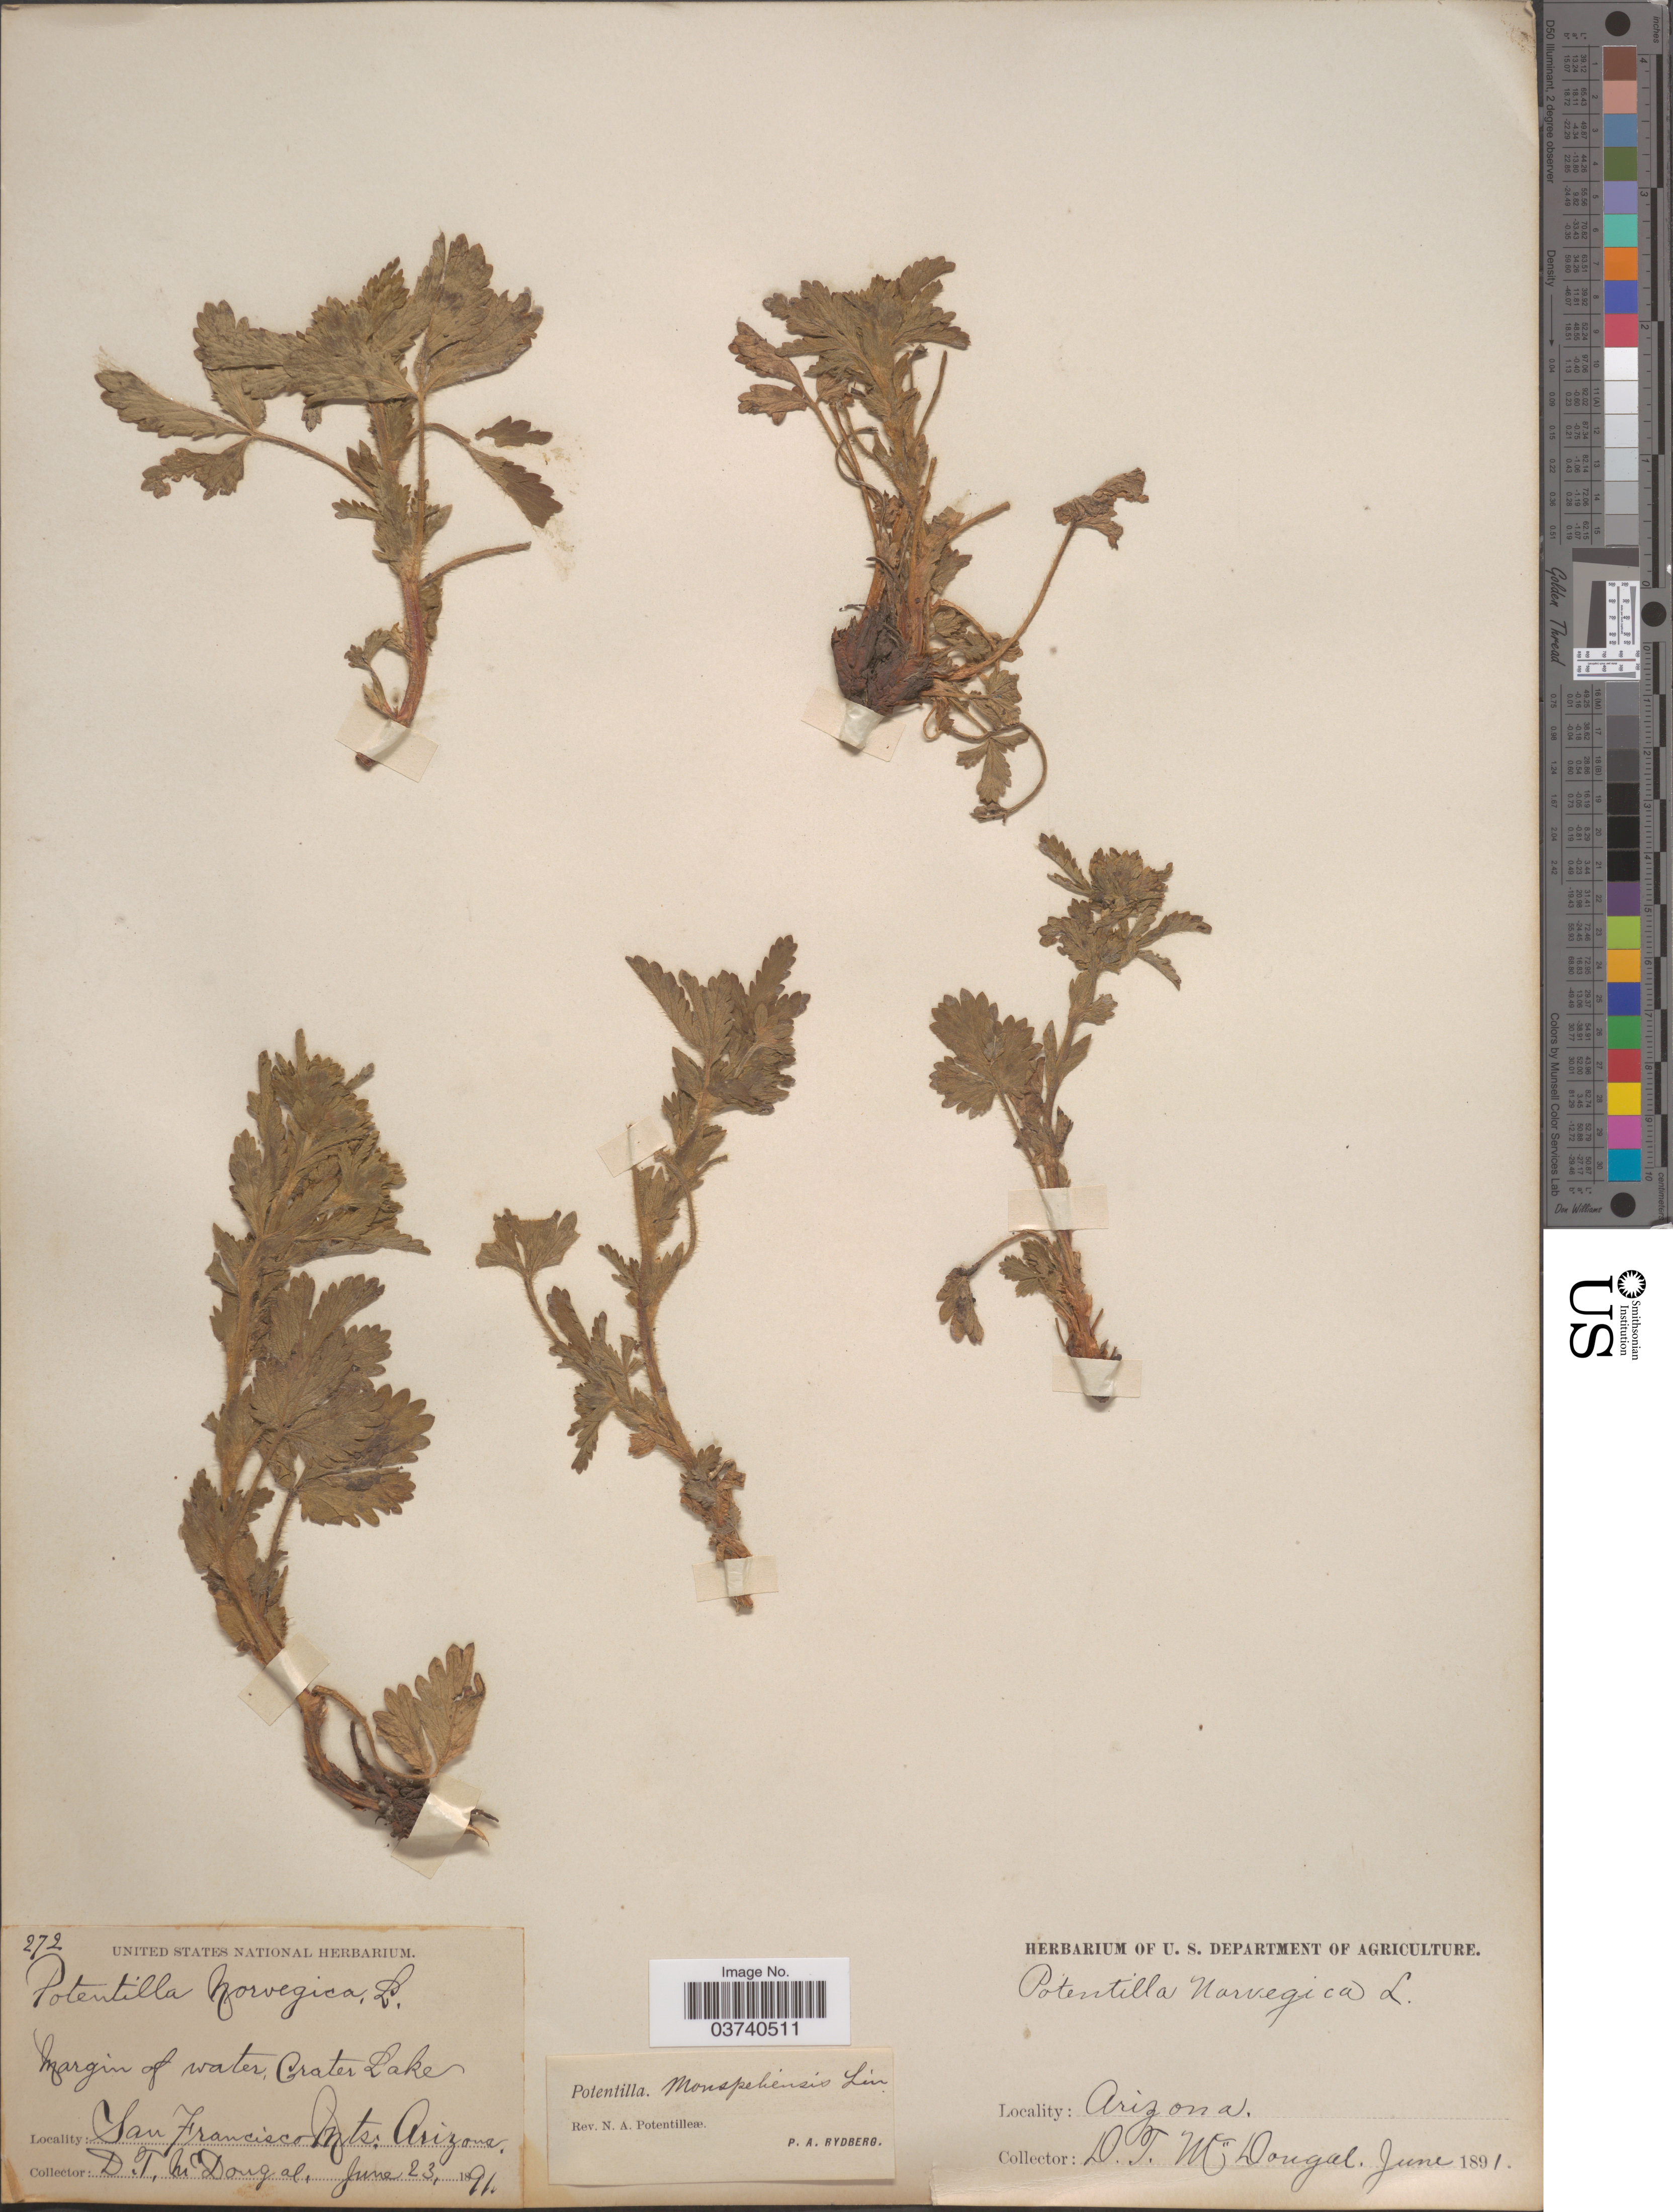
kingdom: Plantae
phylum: Tracheophyta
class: Magnoliopsida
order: Rosales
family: Rosaceae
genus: Potentilla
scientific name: Potentilla norvegica subsp. monspeliensis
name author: (L.) Asch. & Graebn.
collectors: D. McDougal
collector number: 272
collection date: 1891-06-23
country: United States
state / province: Arizona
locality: Margin of water, Crater Lake. San Francisco Mts.